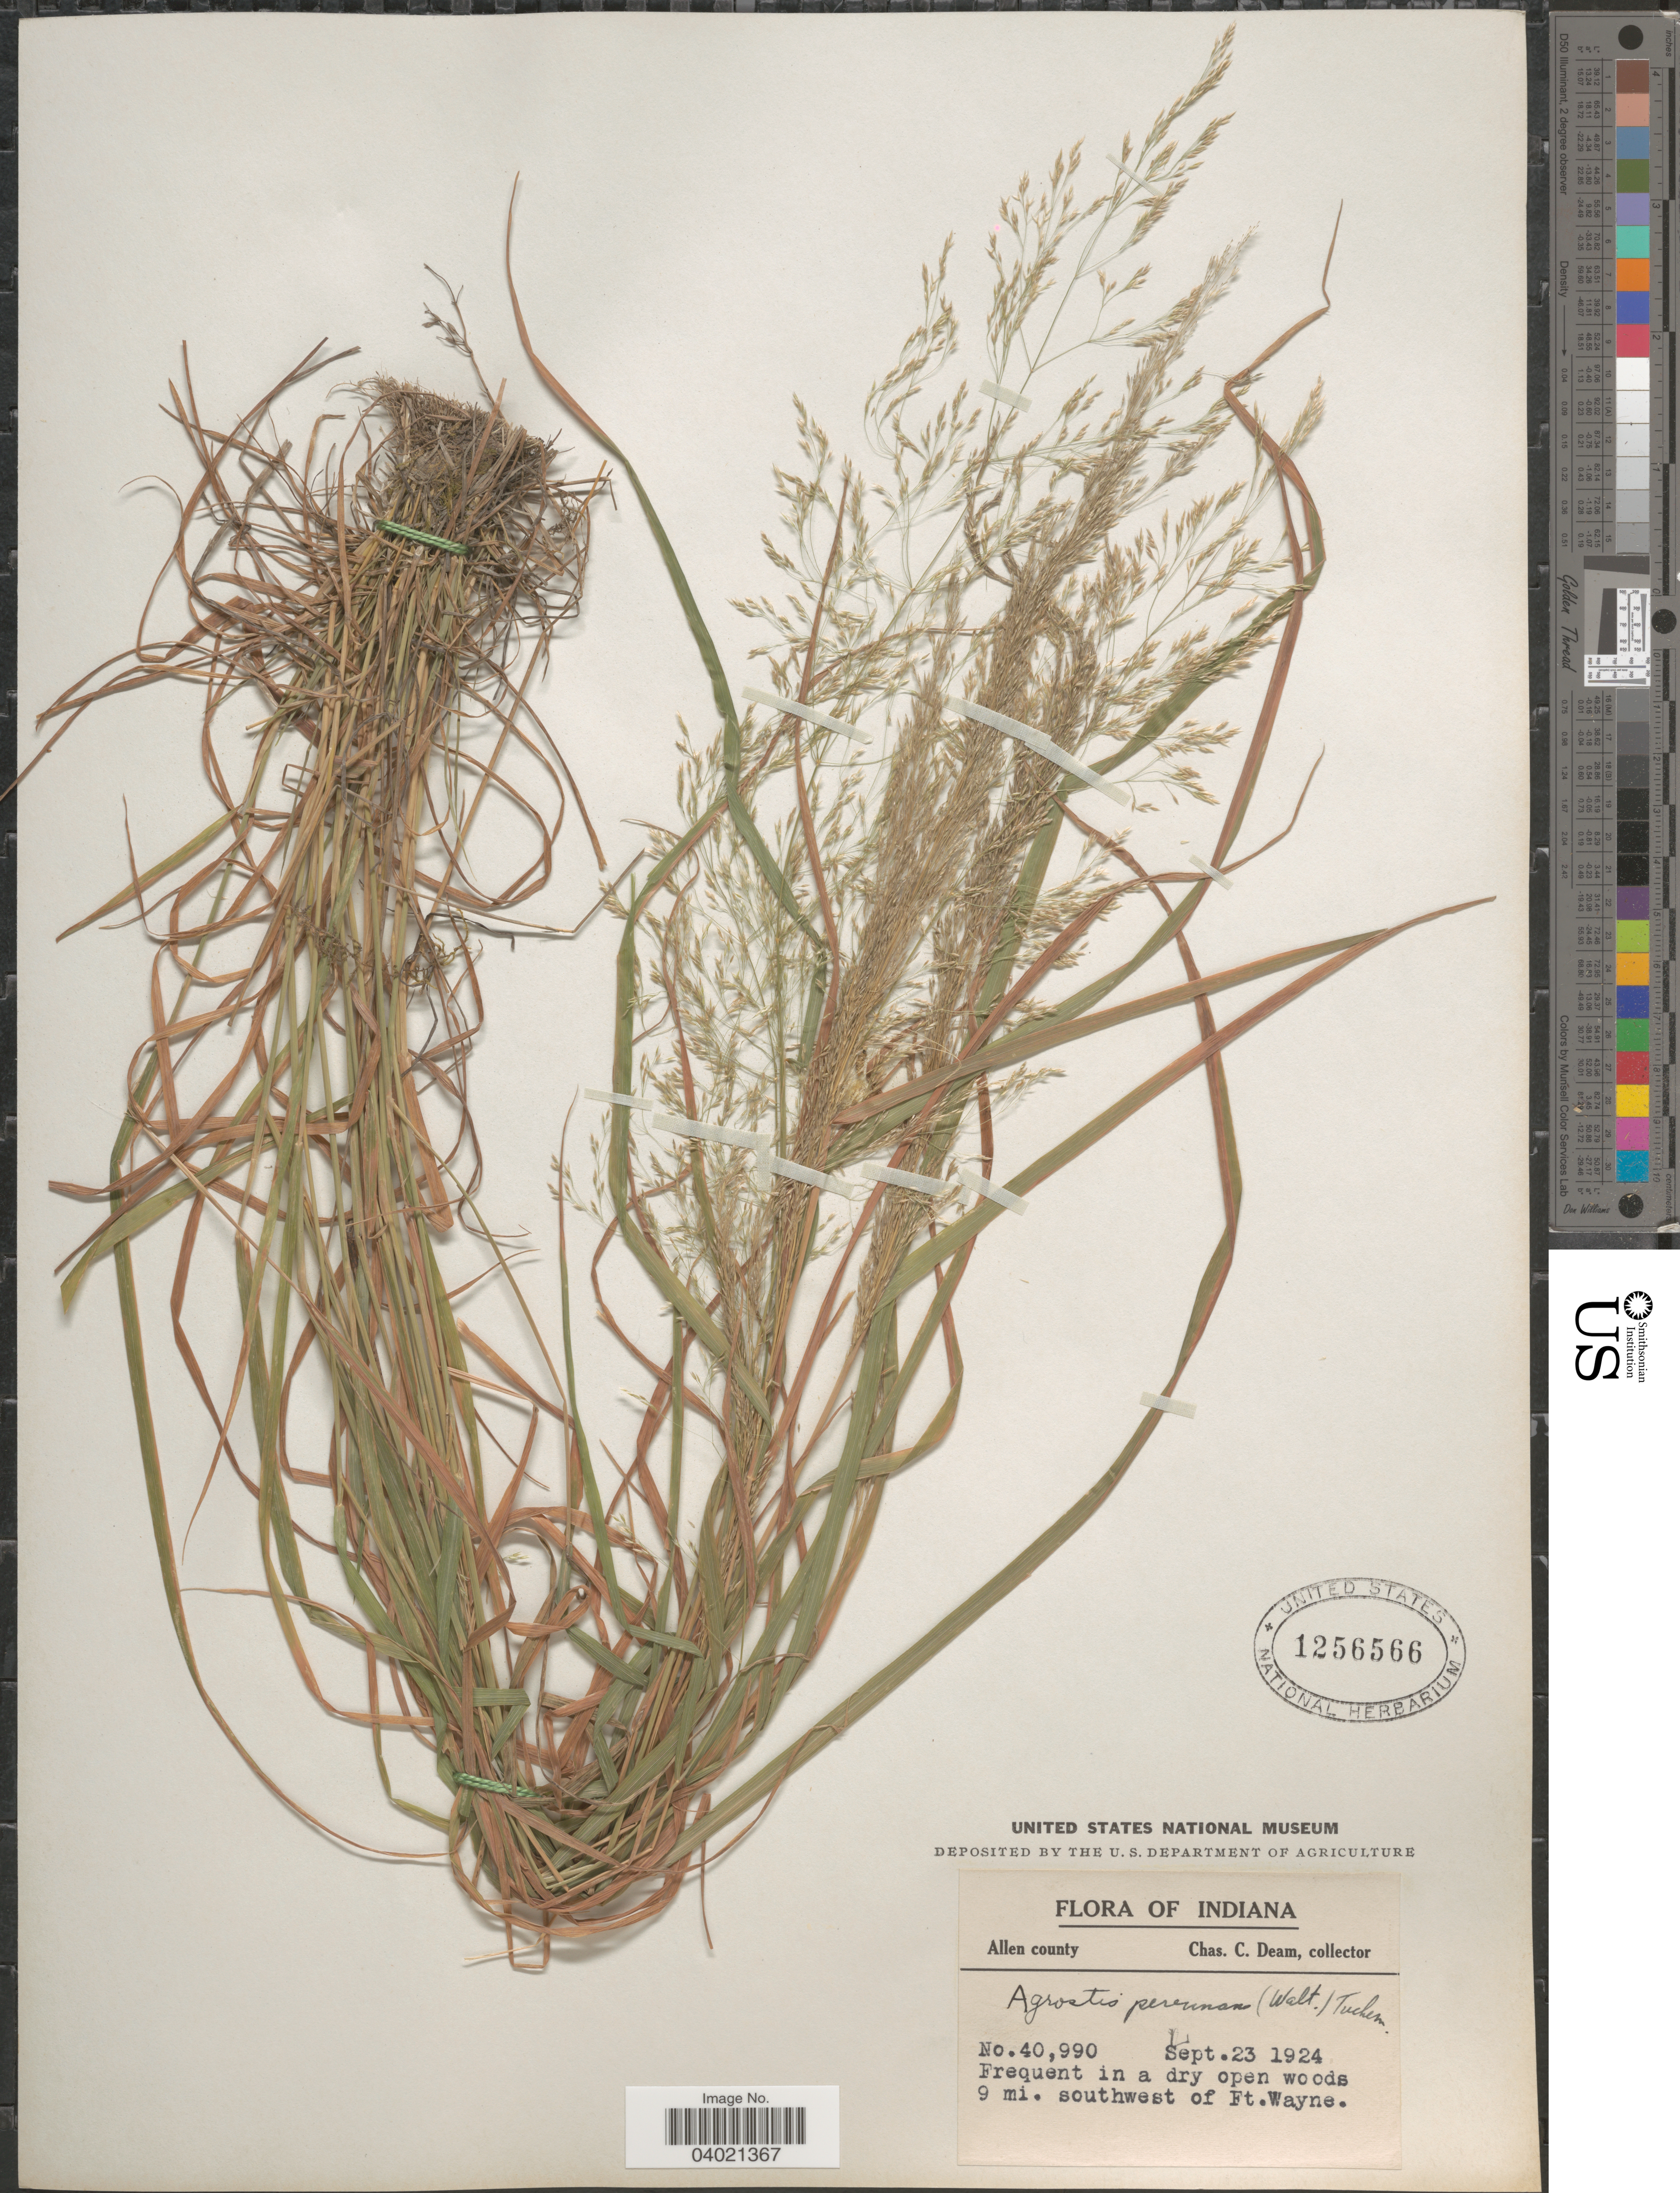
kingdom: Plantae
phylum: Tracheophyta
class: Liliopsida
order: Poales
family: Poaceae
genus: Agrostis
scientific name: Agrostis perennans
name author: (Walter) Tuck.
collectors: C. C. Deam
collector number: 40990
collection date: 1924-09-23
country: United States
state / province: Indiana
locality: Allen county. In a dry open woods 9 mi. southwest of Ft.Wayne.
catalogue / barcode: US 1256566